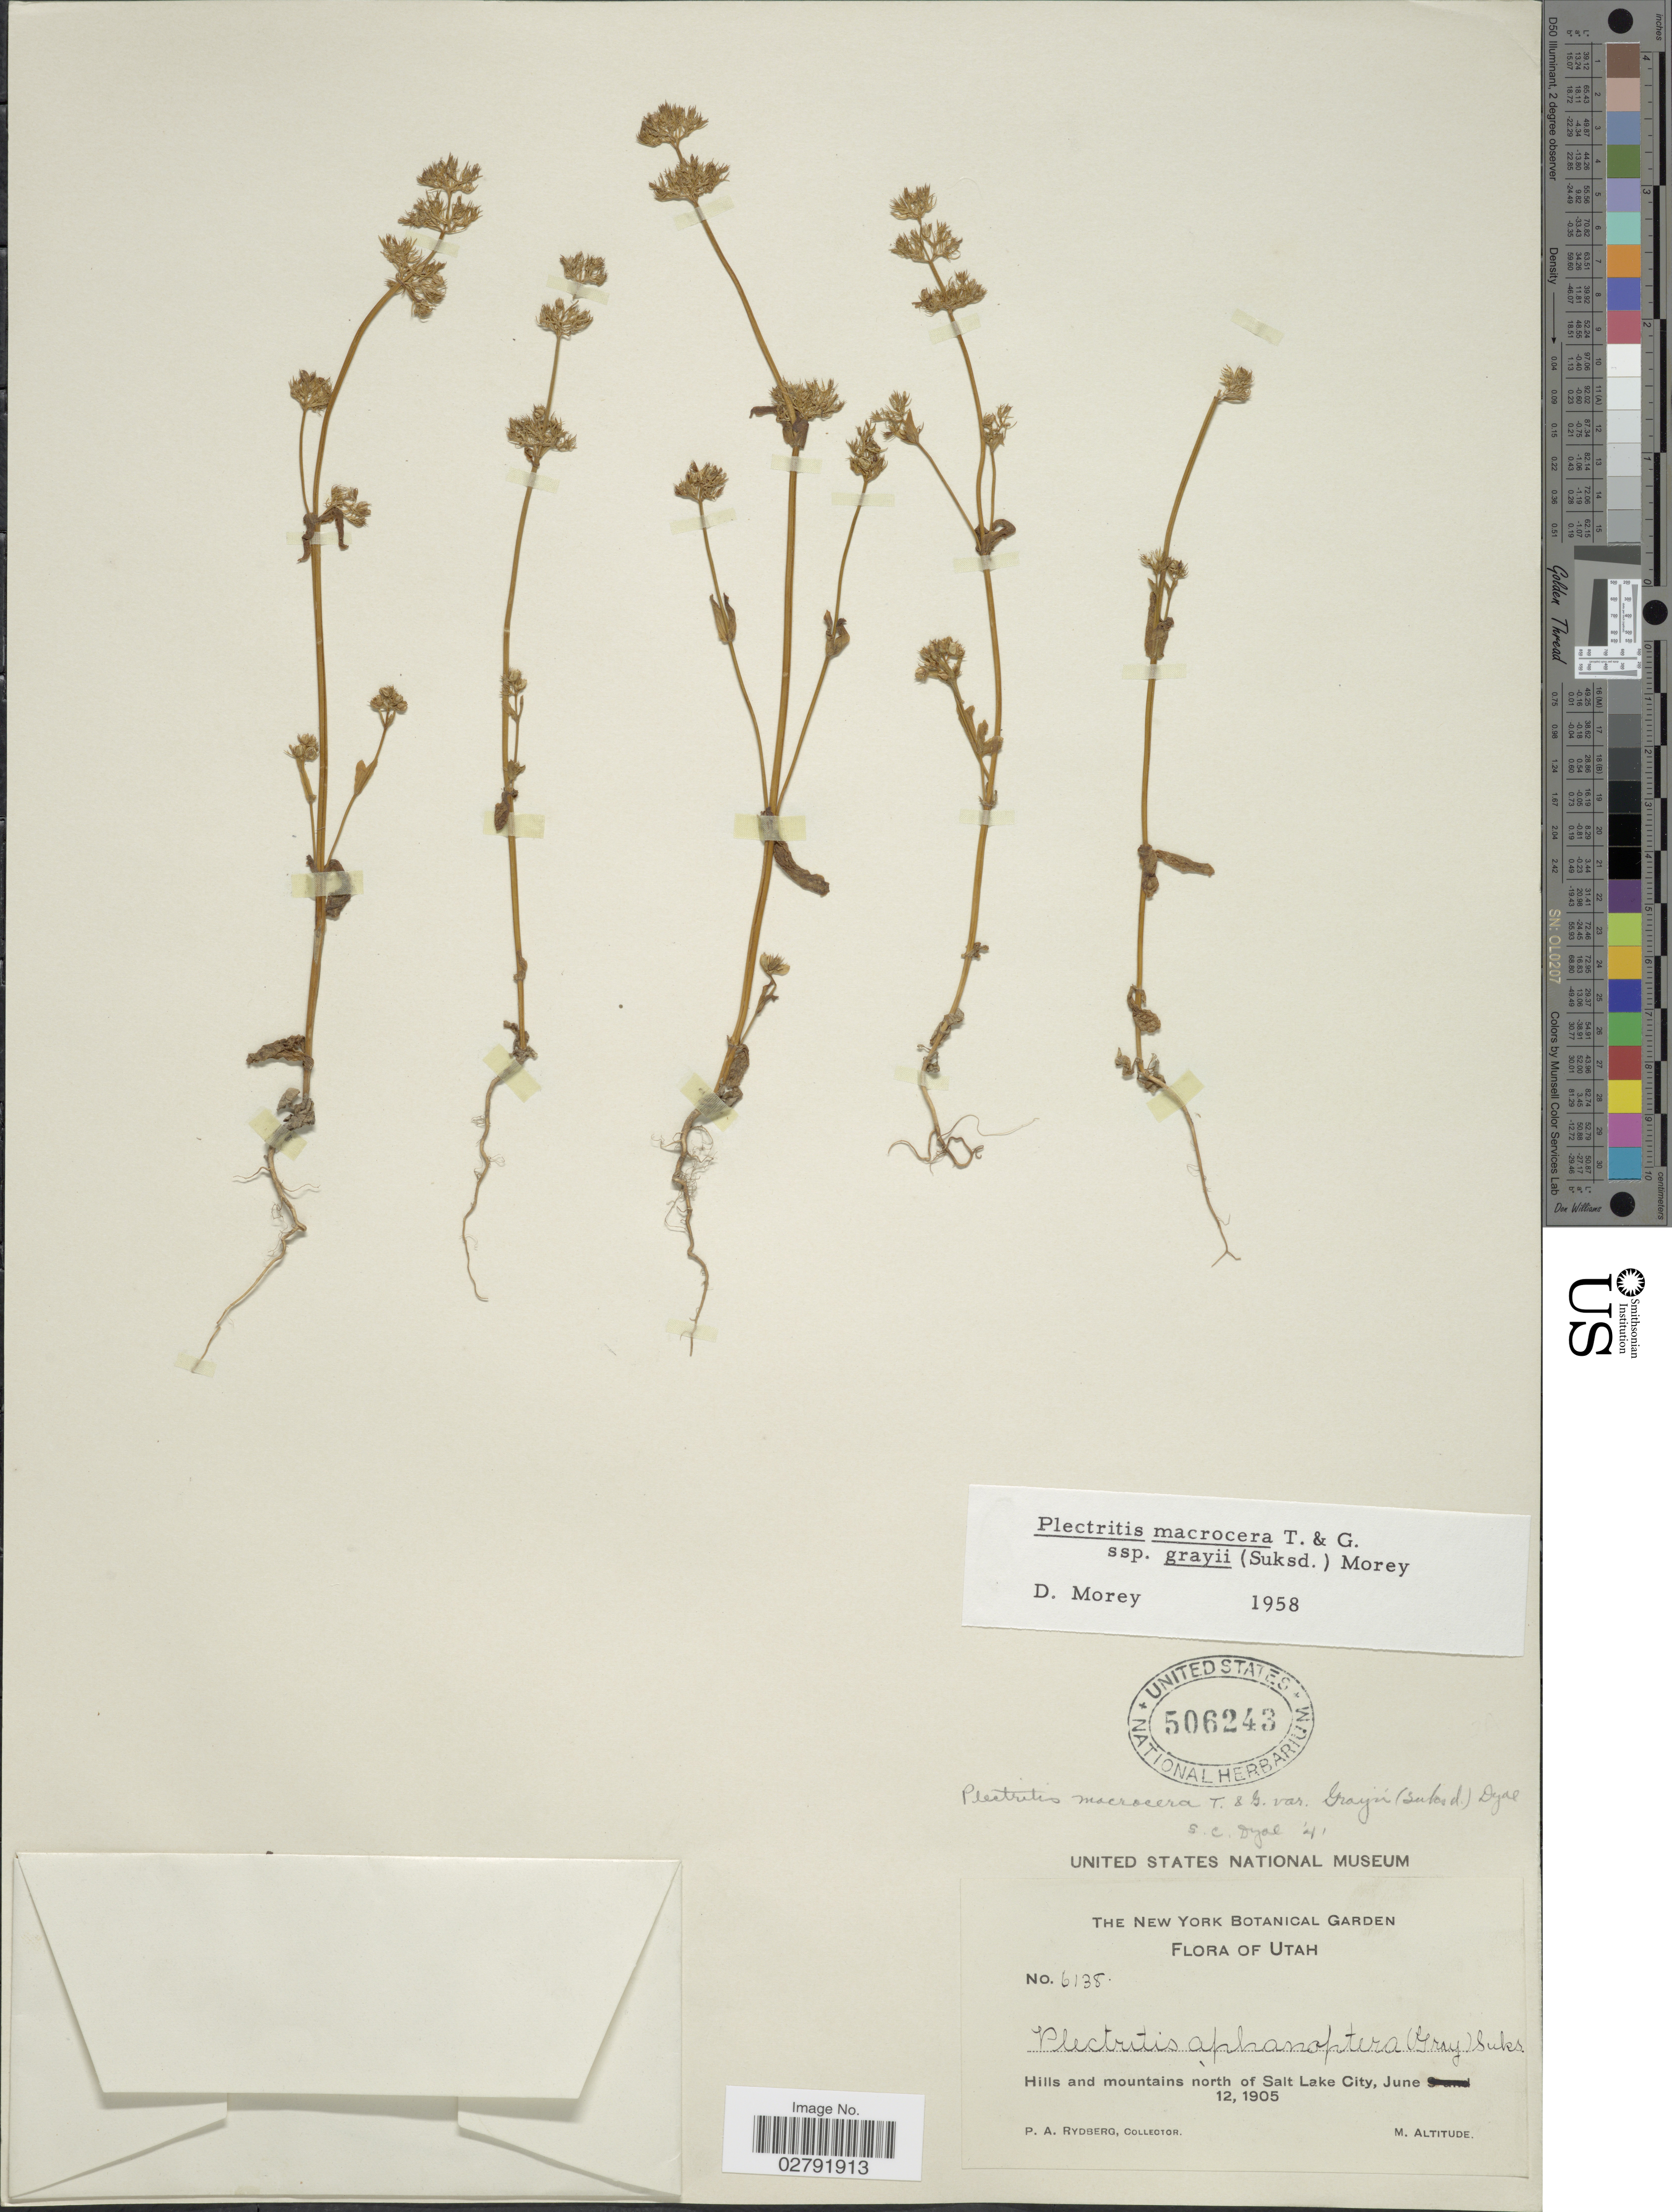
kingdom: Plantae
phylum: Tracheophyta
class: Magnoliopsida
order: Dipsacales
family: Caprifoliaceae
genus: Plectritis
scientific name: Plectritis macrocera subsp. grayi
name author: (Suksd.) Morey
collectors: P. A. Rydberg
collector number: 6138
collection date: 1905-06-12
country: United States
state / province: Utah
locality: Hills and mountains north of Salt Lake City.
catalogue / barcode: US 506243